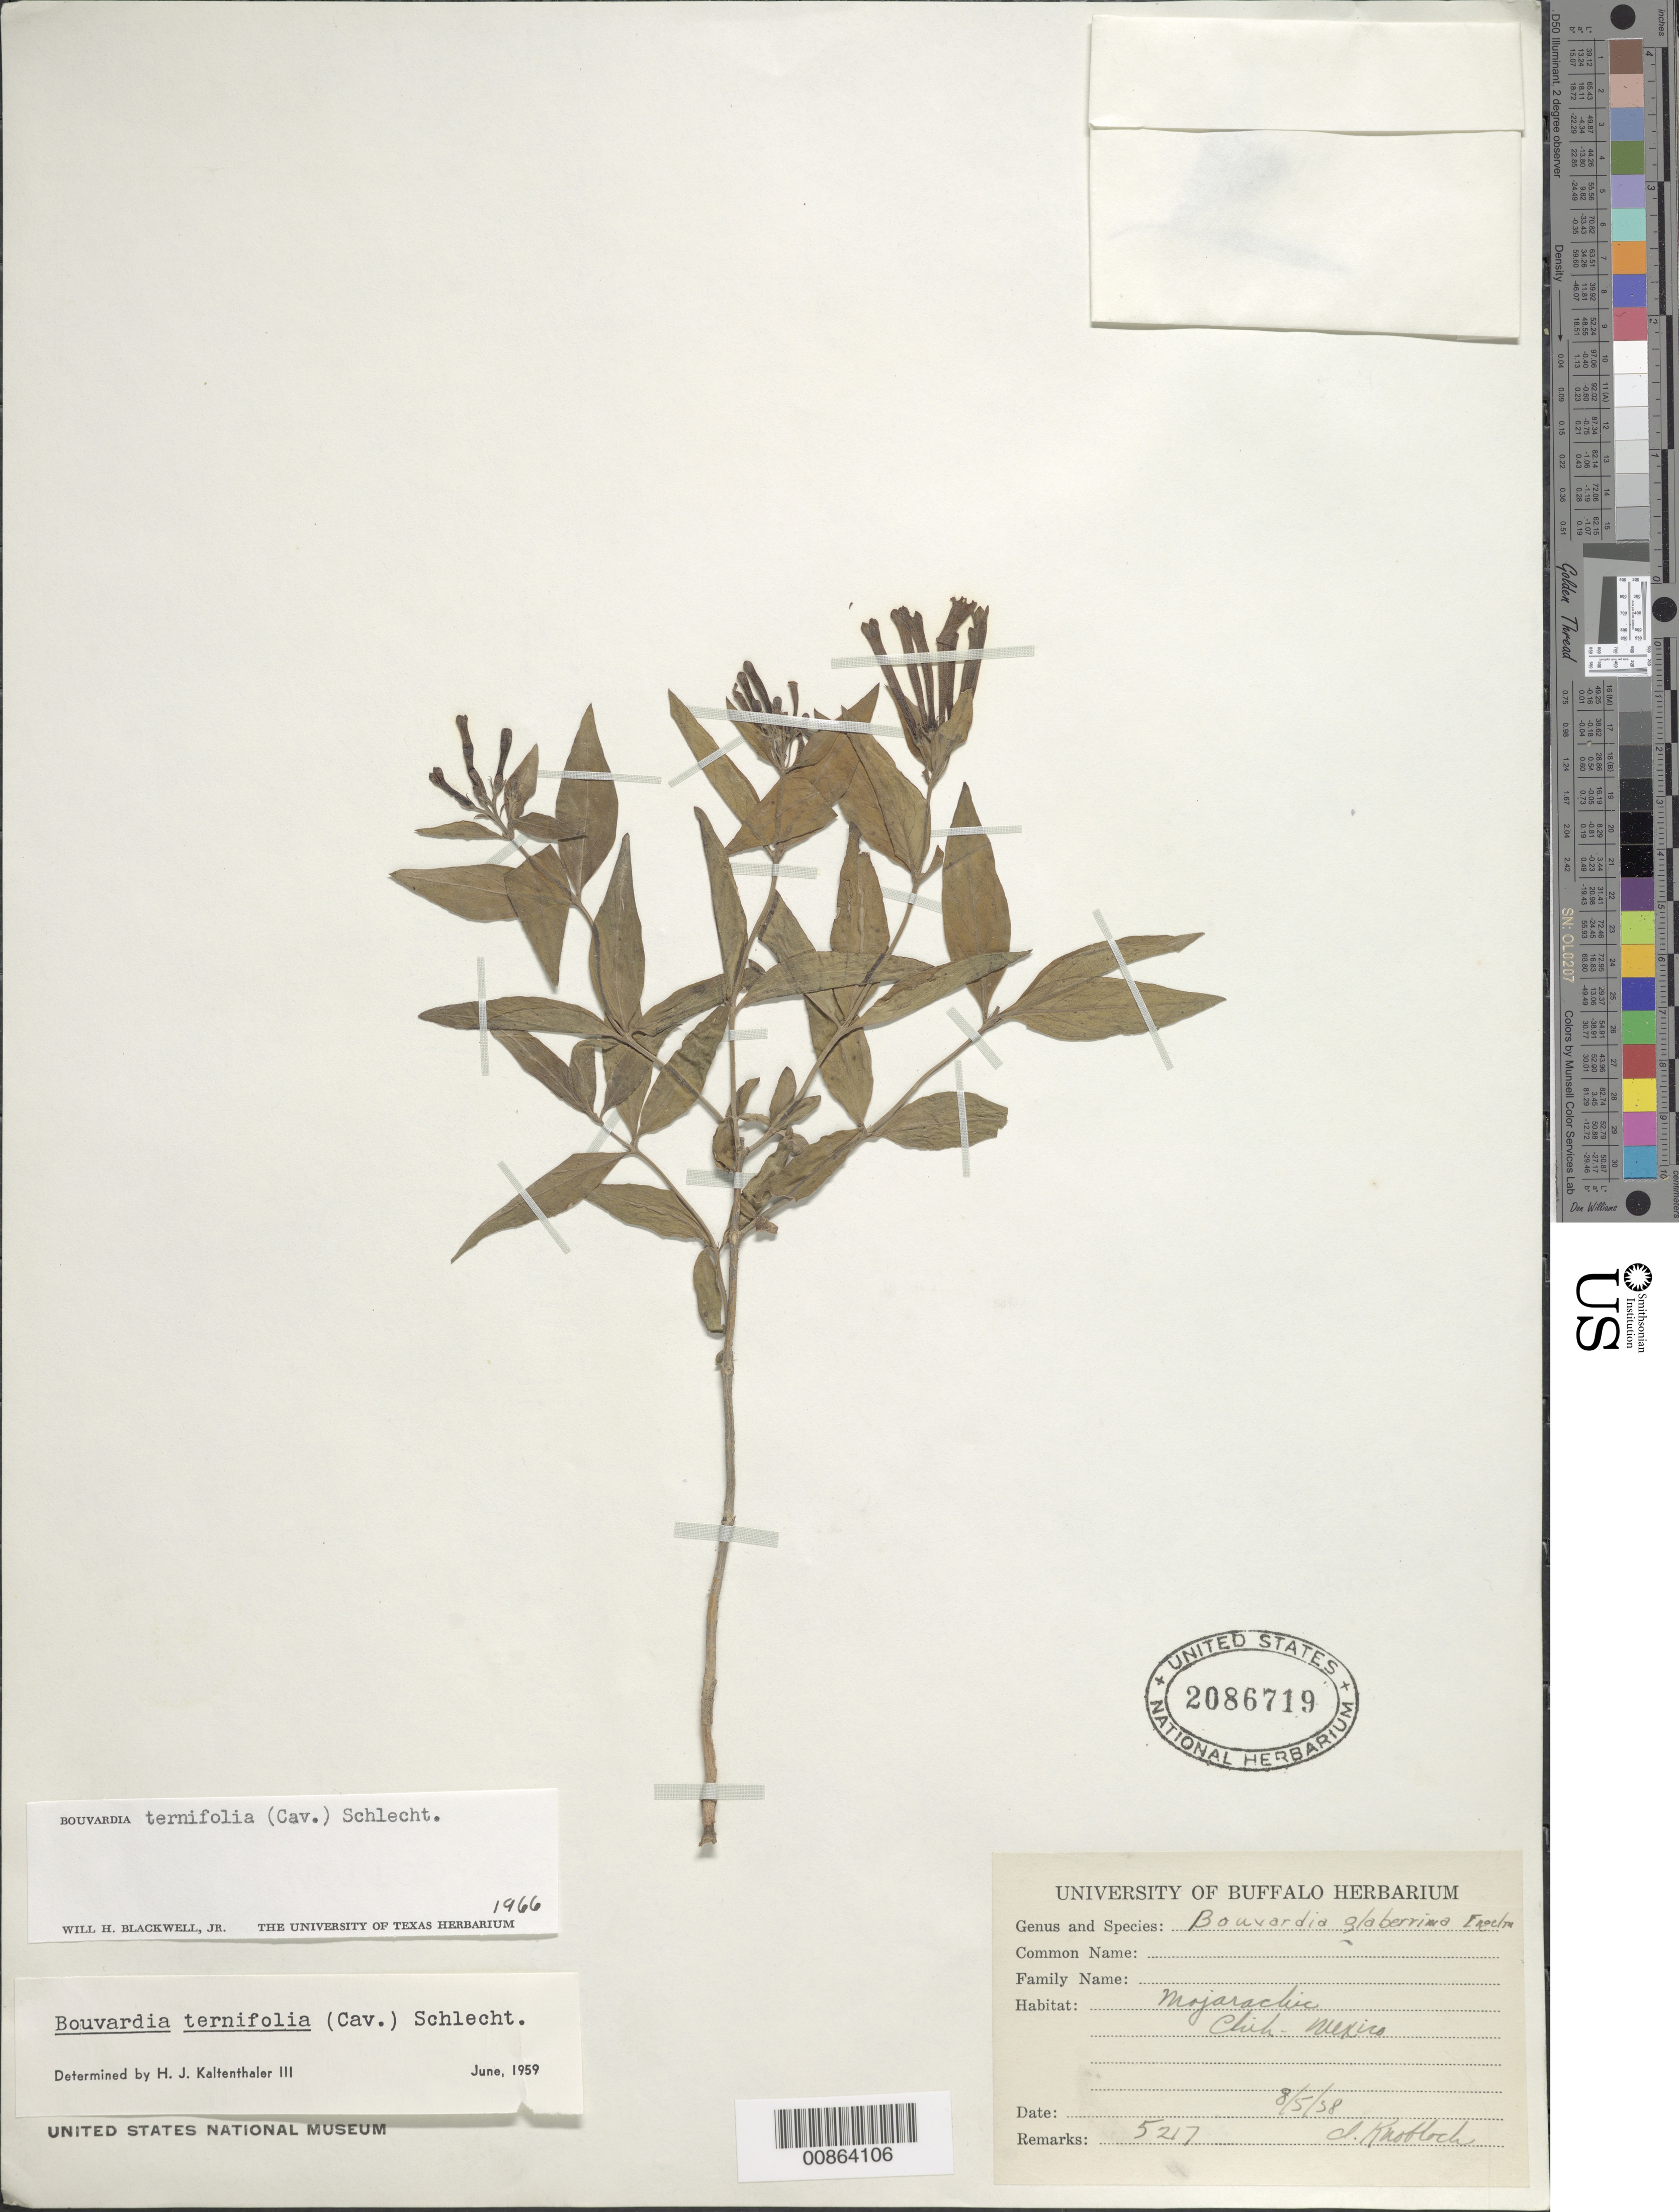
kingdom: Plantae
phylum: Tracheophyta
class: Magnoliopsida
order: Gentianales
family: Rubiaceae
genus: Bouvardia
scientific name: Bouvardia tenuifolia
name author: Standl.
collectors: I. W. Knobloch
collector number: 5217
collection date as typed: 05 Aug 1938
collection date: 1938-08-05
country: Mexico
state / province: Chihuahua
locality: Mojarachic, Chihuahua.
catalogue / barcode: US 2086719